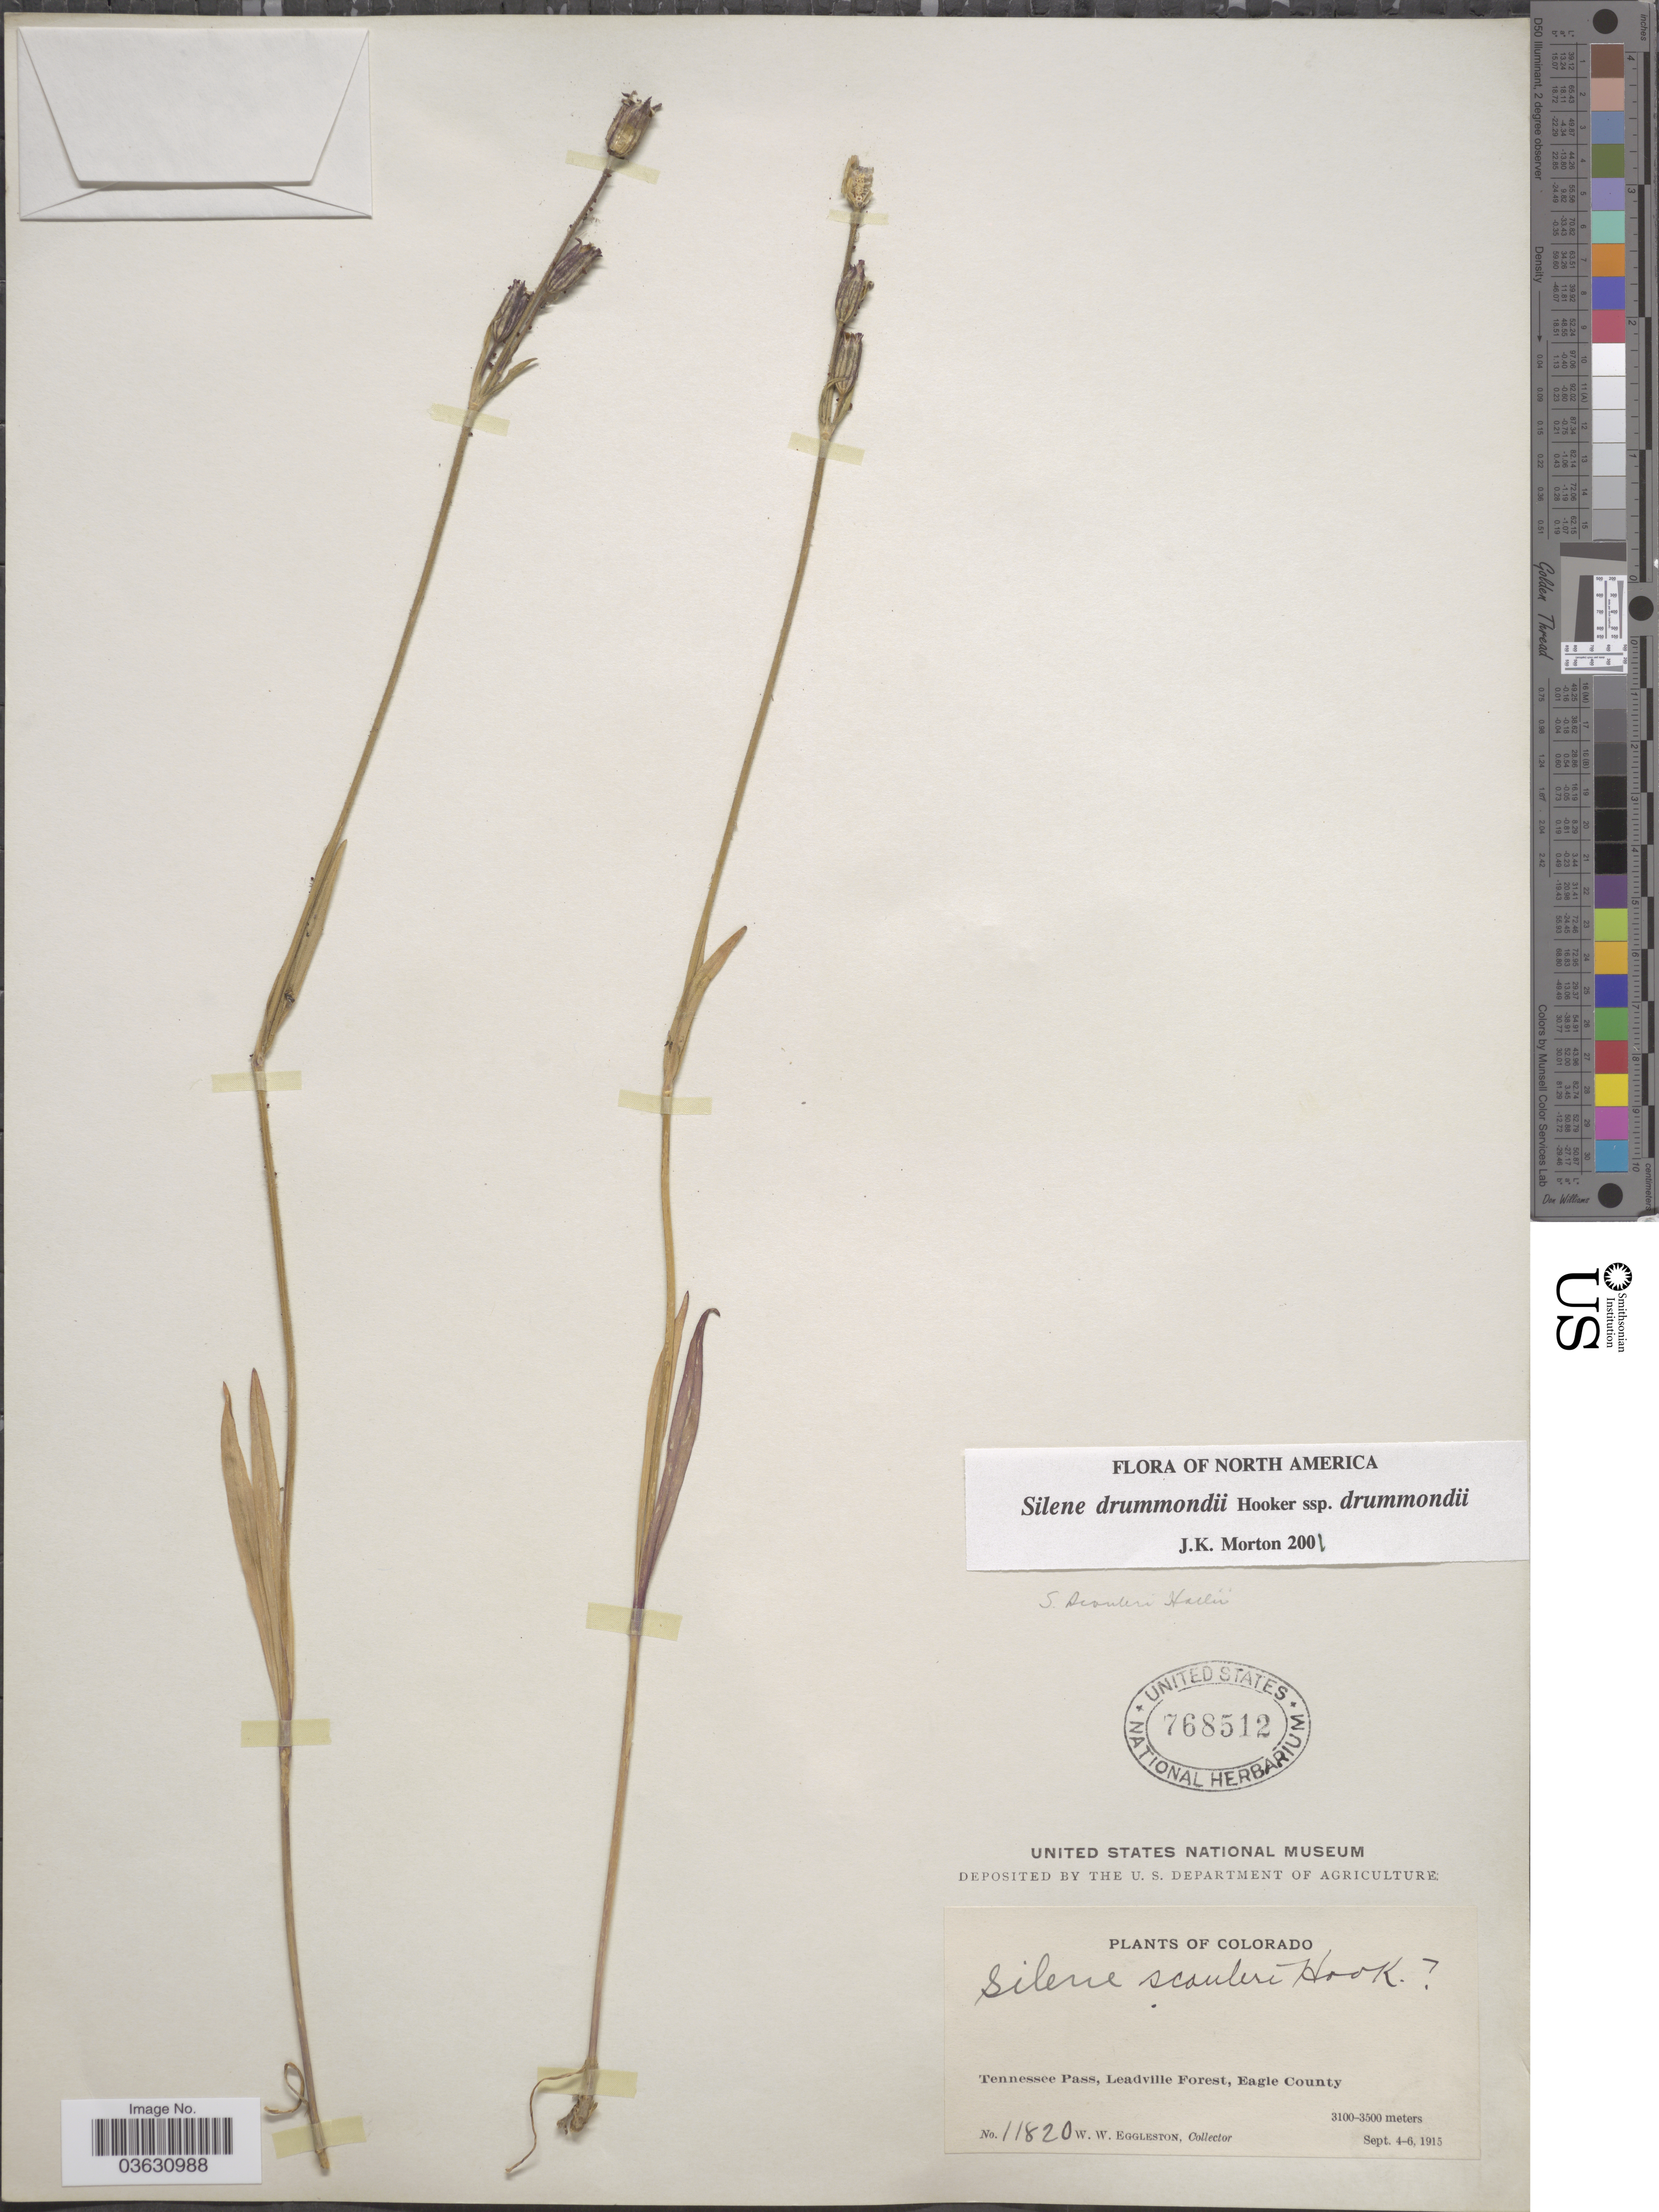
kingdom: Plantae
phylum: Tracheophyta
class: Magnoliopsida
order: Caryophyllales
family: Caryophyllaceae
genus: Silene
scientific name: Silene drummondii var. drummondii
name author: Hook.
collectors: W. W. Eggleston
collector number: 11820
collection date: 1915-09-04/1915-09-06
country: United States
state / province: Colorado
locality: Tennessee Pass, Leadville Forest, Eagle County.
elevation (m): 3100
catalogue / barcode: US 768512